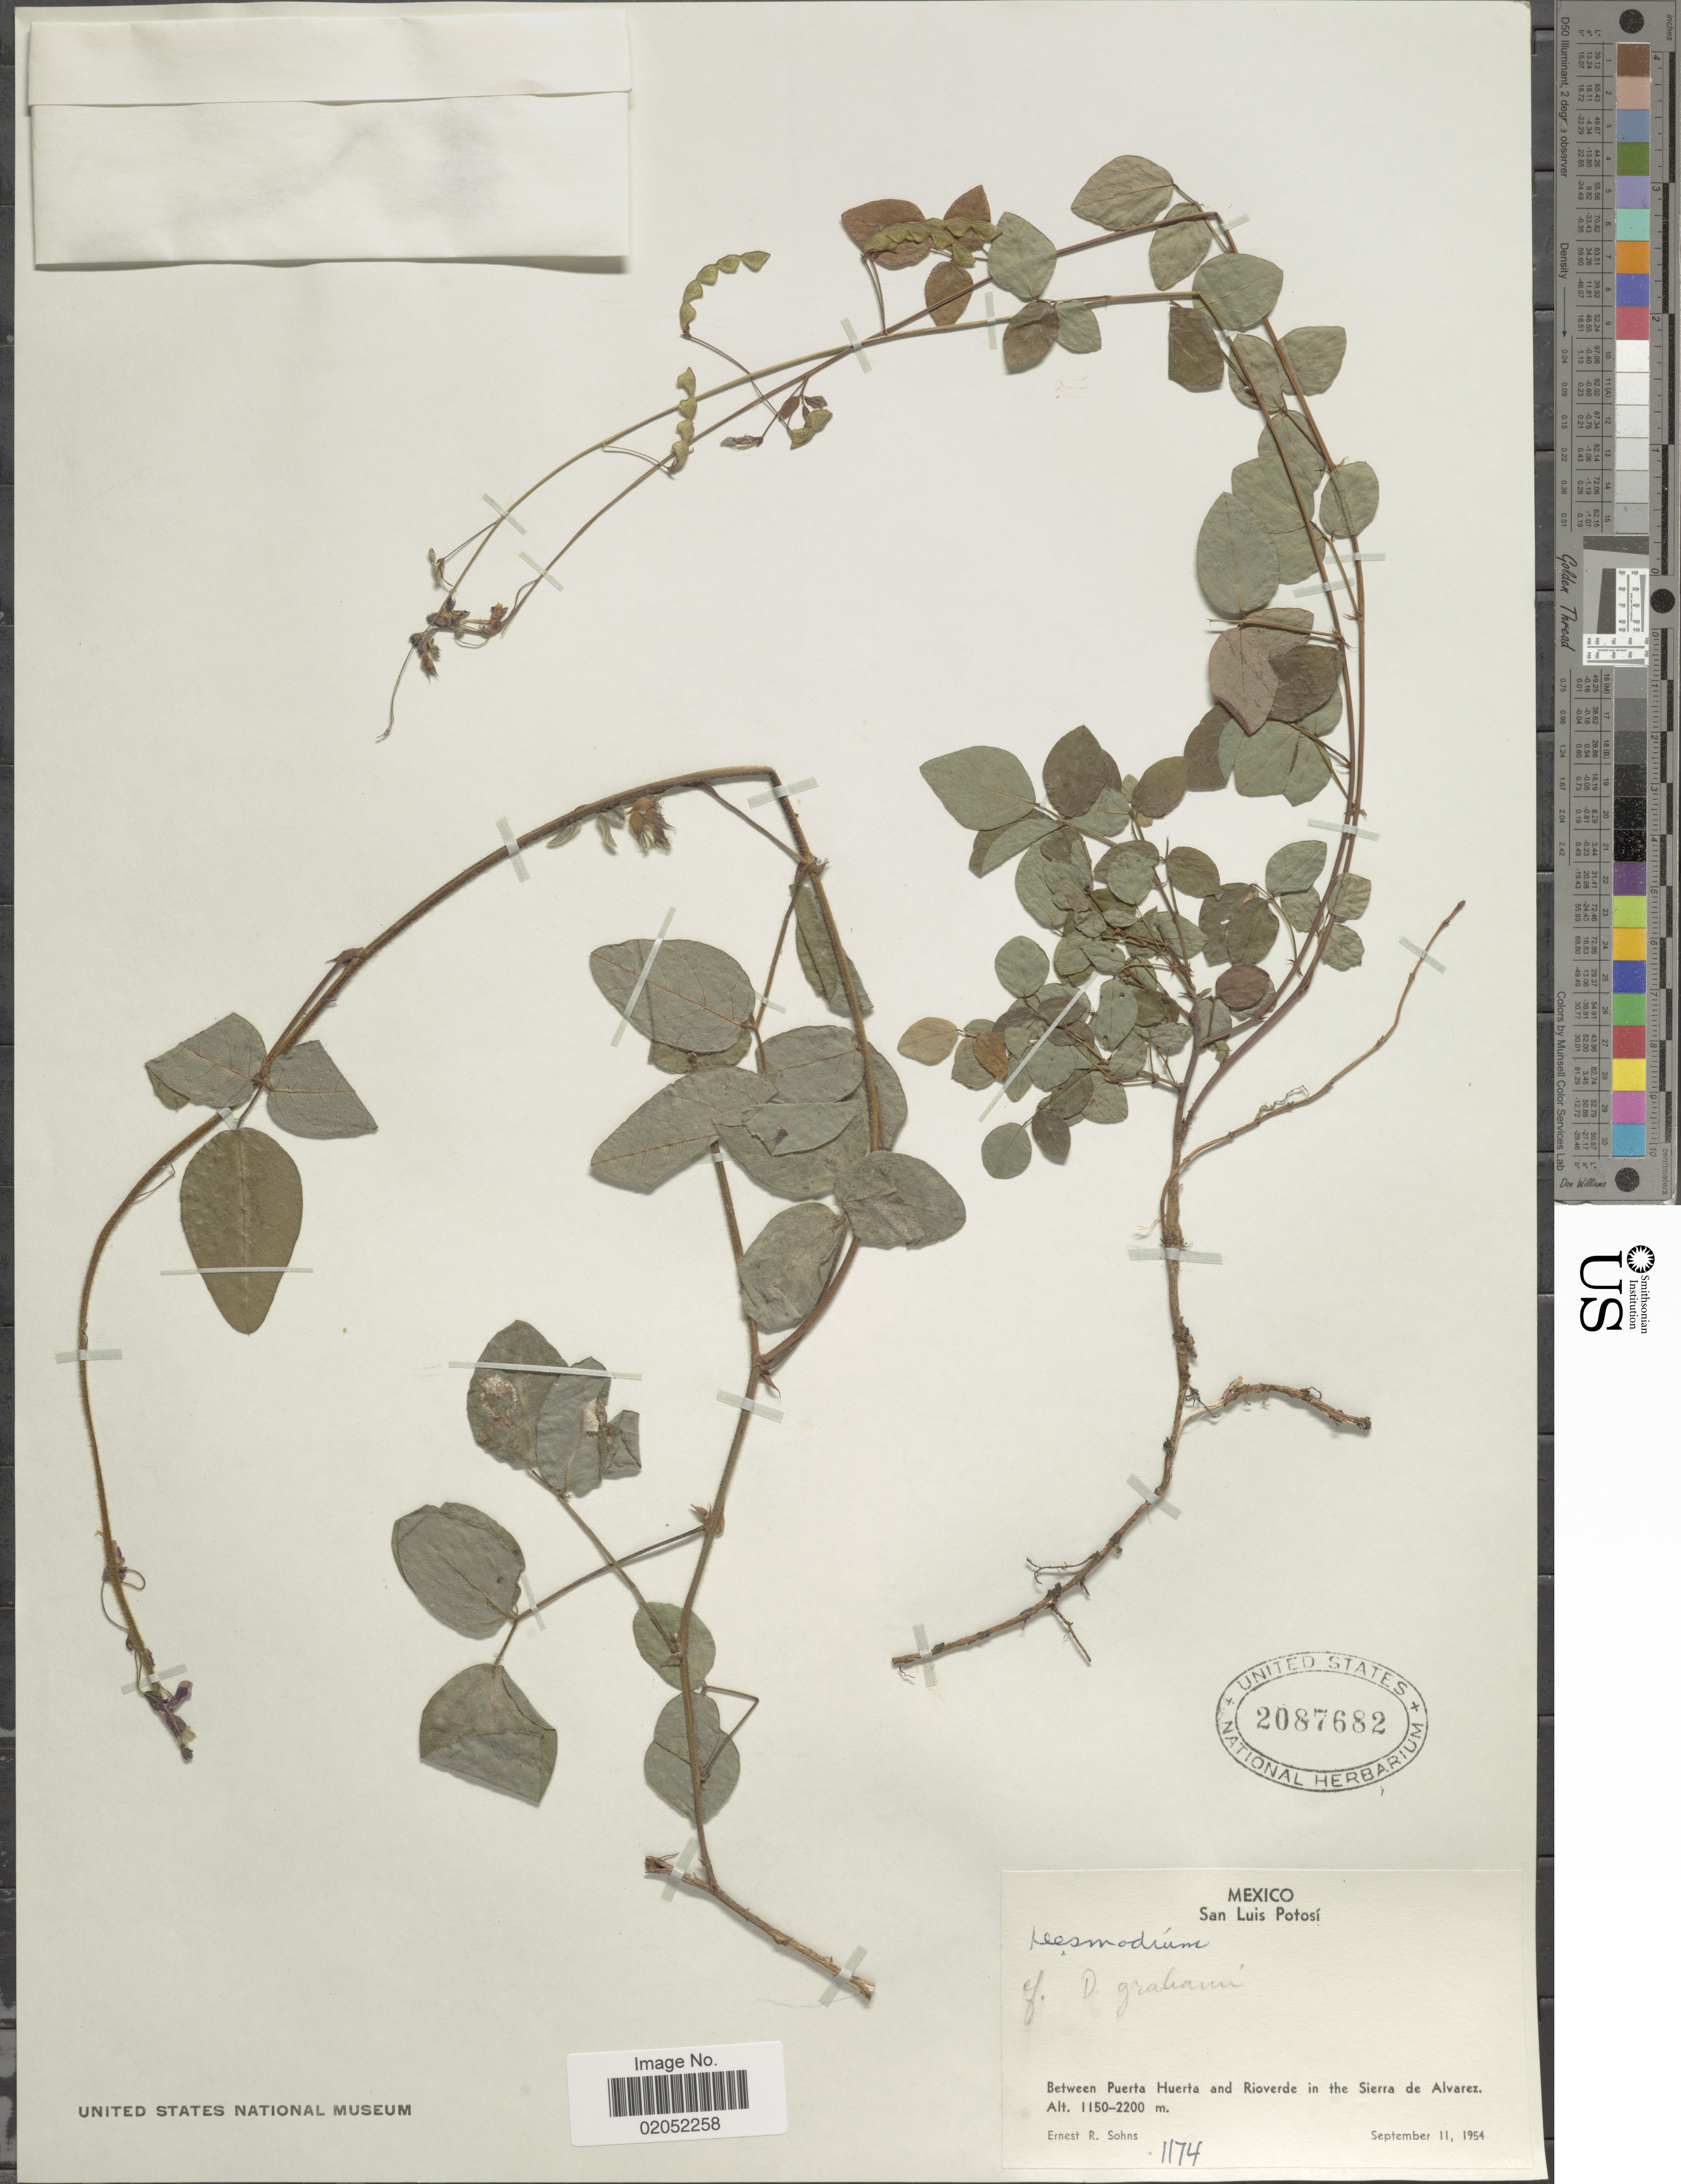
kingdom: Plantae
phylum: Tracheophyta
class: Magnoliopsida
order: Fabales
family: Fabaceae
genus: Desmodium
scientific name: Desmodium grahamii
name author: A. Gray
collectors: E. R. Sohns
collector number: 1174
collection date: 1954-09-11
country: Mexico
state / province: San Luis Potosí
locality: Between Puerta Huerta and Rioverde in the Sierra de Alvarez.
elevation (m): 1150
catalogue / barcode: US 2087682